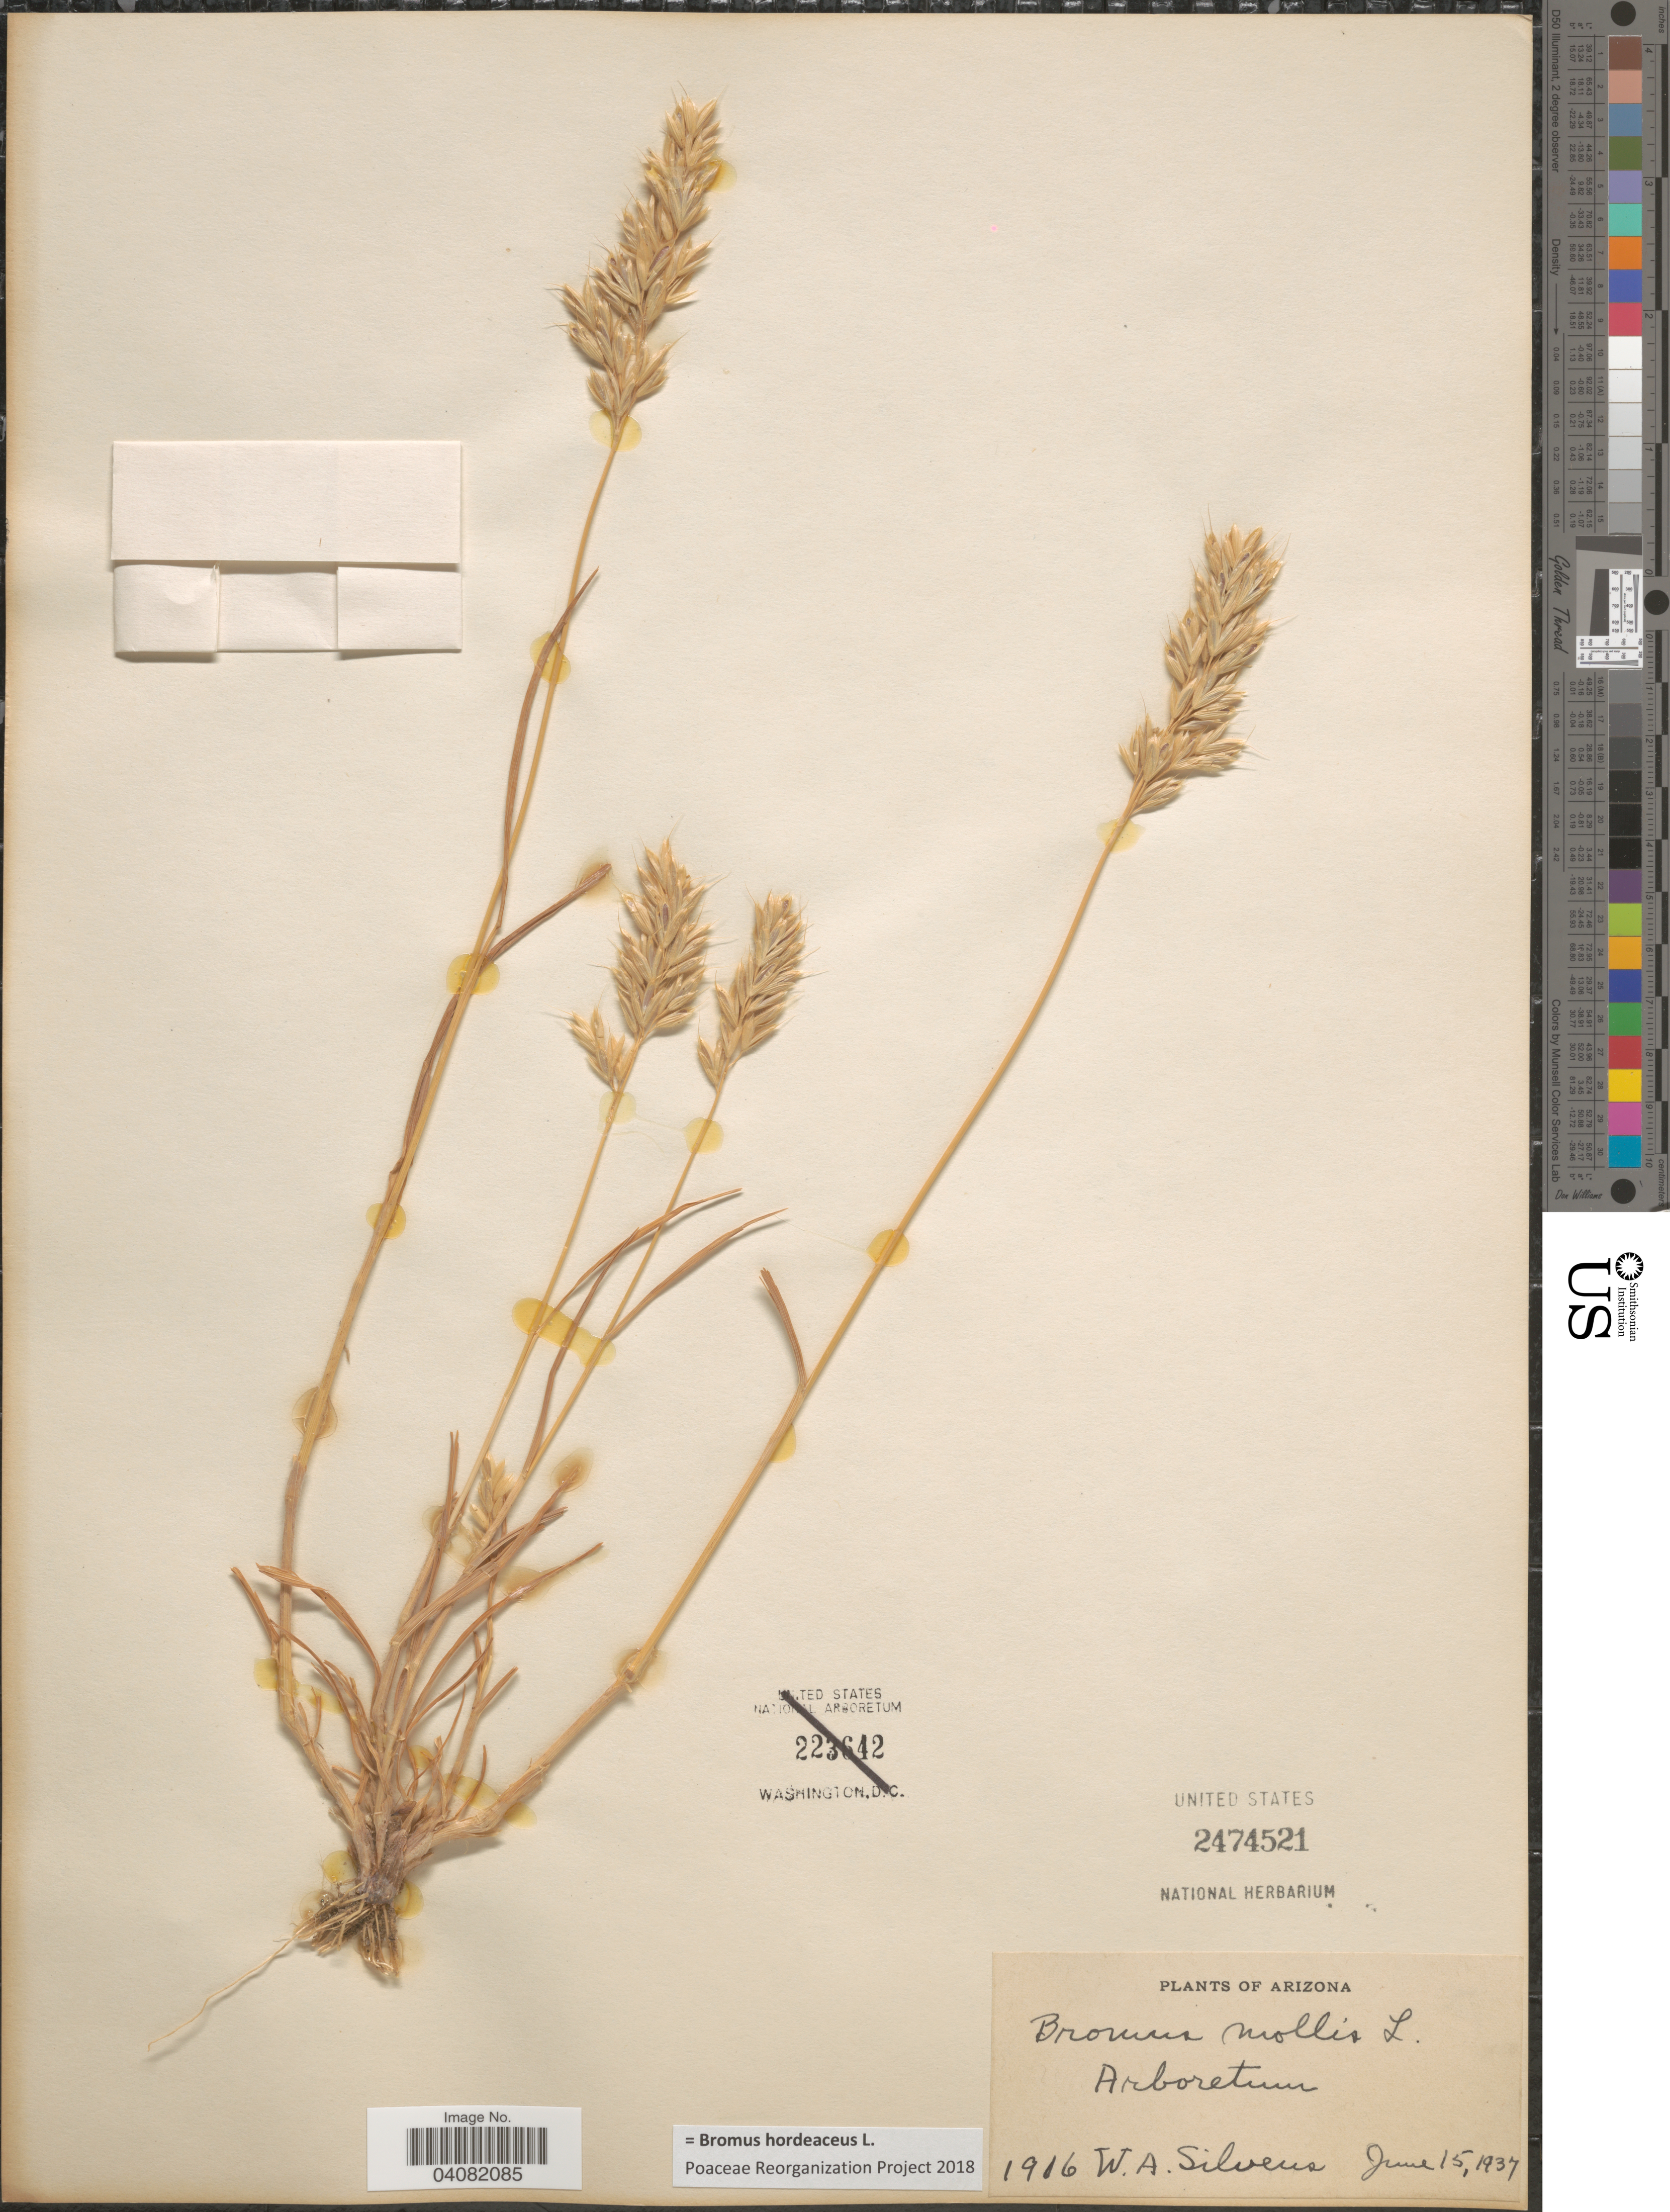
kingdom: Plantae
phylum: Tracheophyta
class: Liliopsida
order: Poales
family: Poaceae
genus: Bromus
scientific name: Bromus hordeaceus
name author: L.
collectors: W. Silveus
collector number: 1916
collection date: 1937-06-15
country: United States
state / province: Arizona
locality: Arboretum.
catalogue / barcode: US 2474521